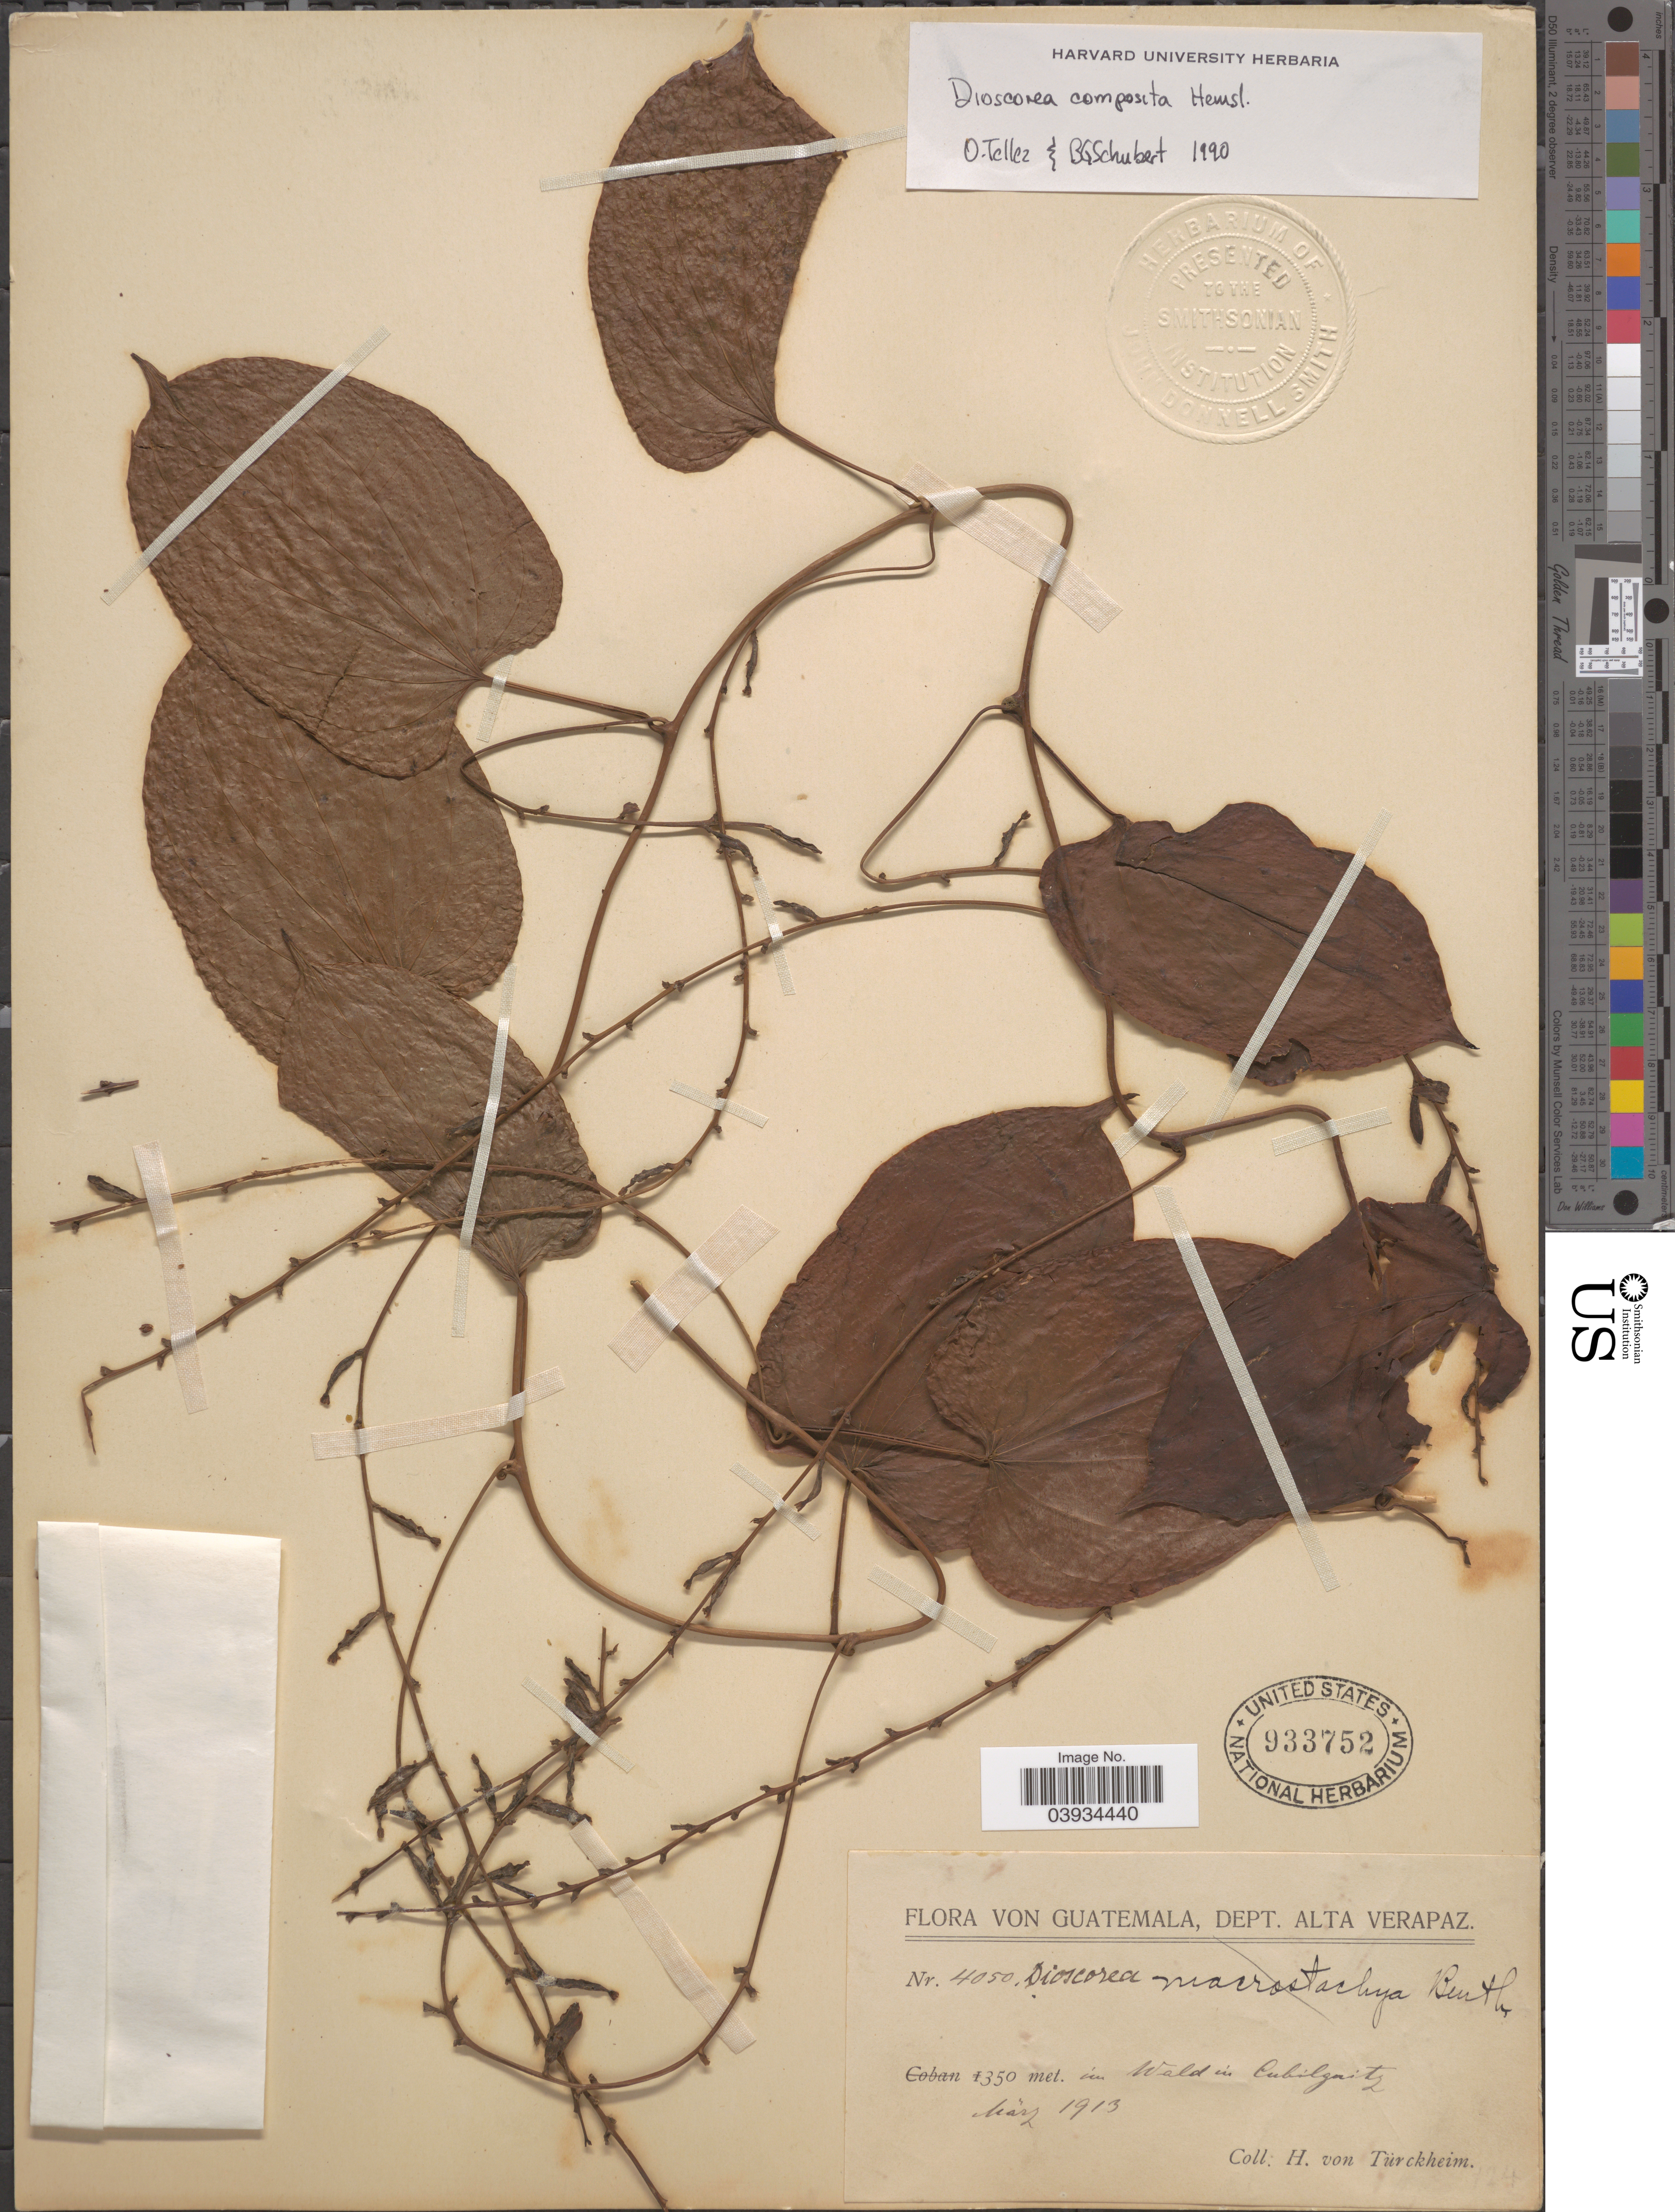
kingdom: Plantae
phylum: Tracheophyta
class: Liliopsida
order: Dioscoreales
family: Dioscoreaceae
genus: Dioscorea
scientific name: Dioscorea composita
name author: Hemsl.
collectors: H. von Türckheim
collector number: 4050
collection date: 1913-03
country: Guatemala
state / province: Alta Verapaz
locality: Dept. Alta Verapaz. In Wald in Cubilguitz.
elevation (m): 350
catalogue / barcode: US 933752